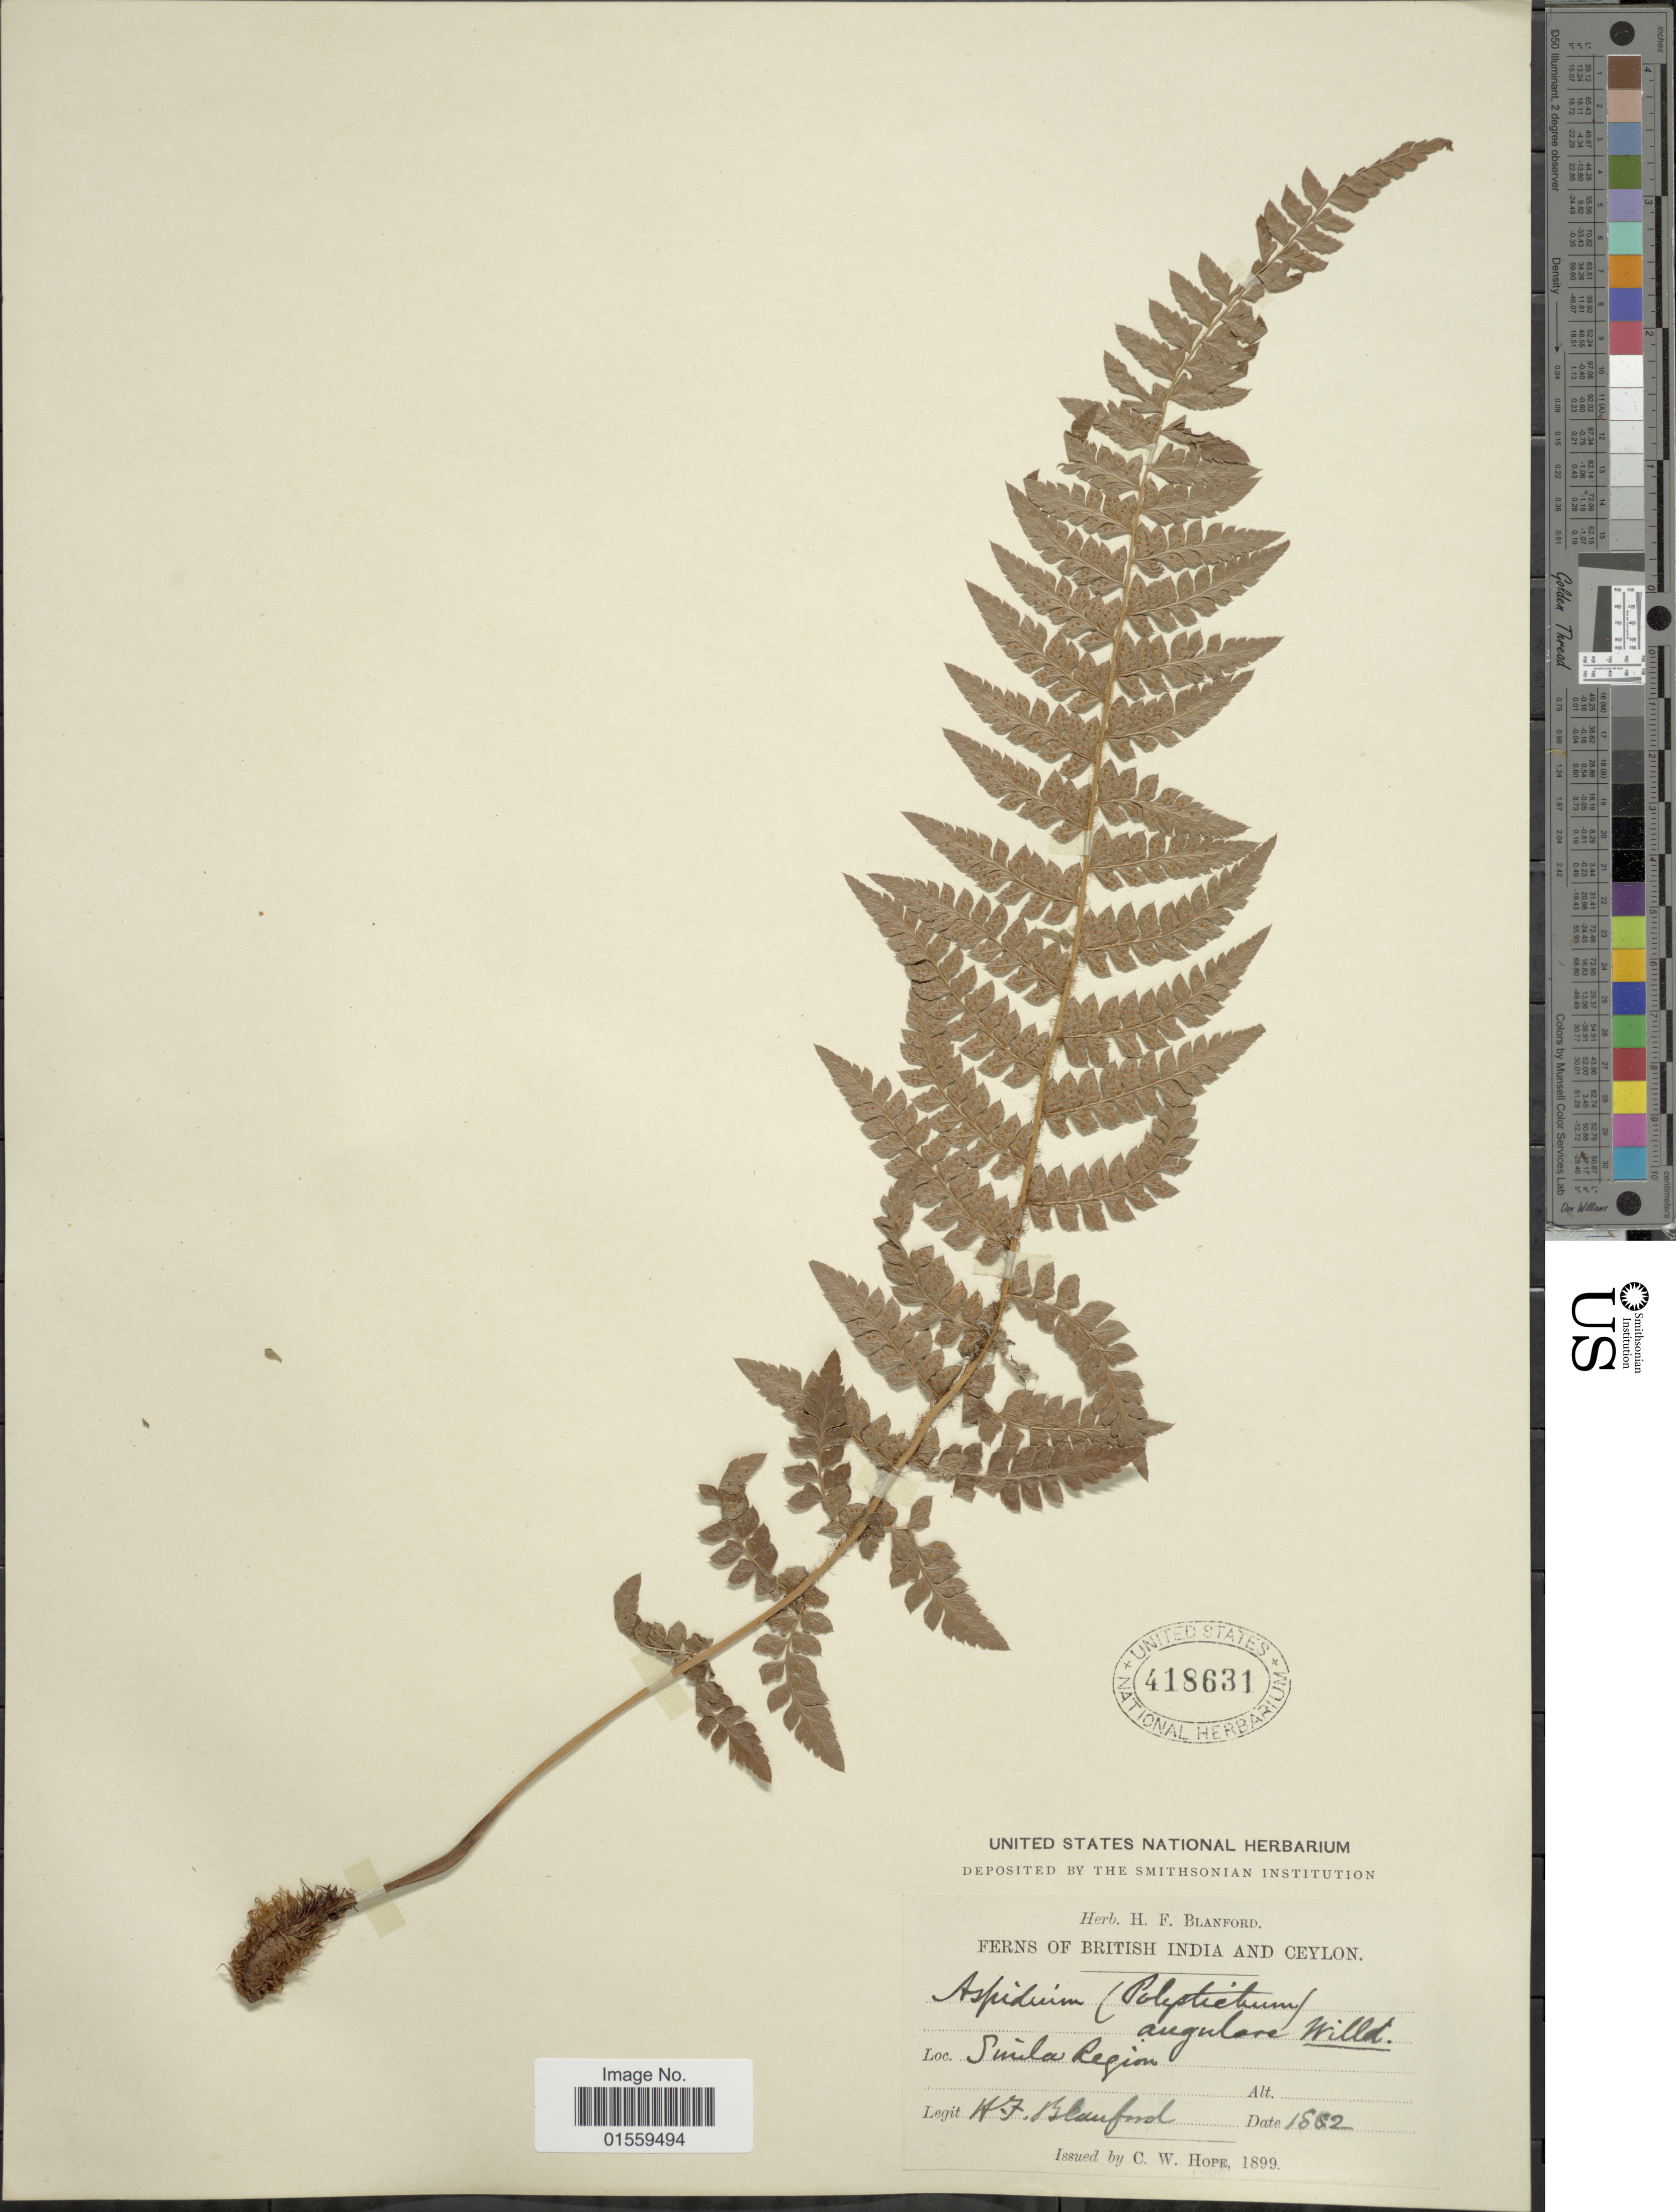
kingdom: Plantae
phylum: Tracheophyta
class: Polypodiopsida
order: Polypodiales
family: Dryopteridaceae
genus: Polystichum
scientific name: Polystichum setiferum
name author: (Forssk.) Moore ex Woynar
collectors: H. Blanford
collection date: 1882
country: India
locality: British India and Ceylon, Simla Region.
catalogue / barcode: US 418631